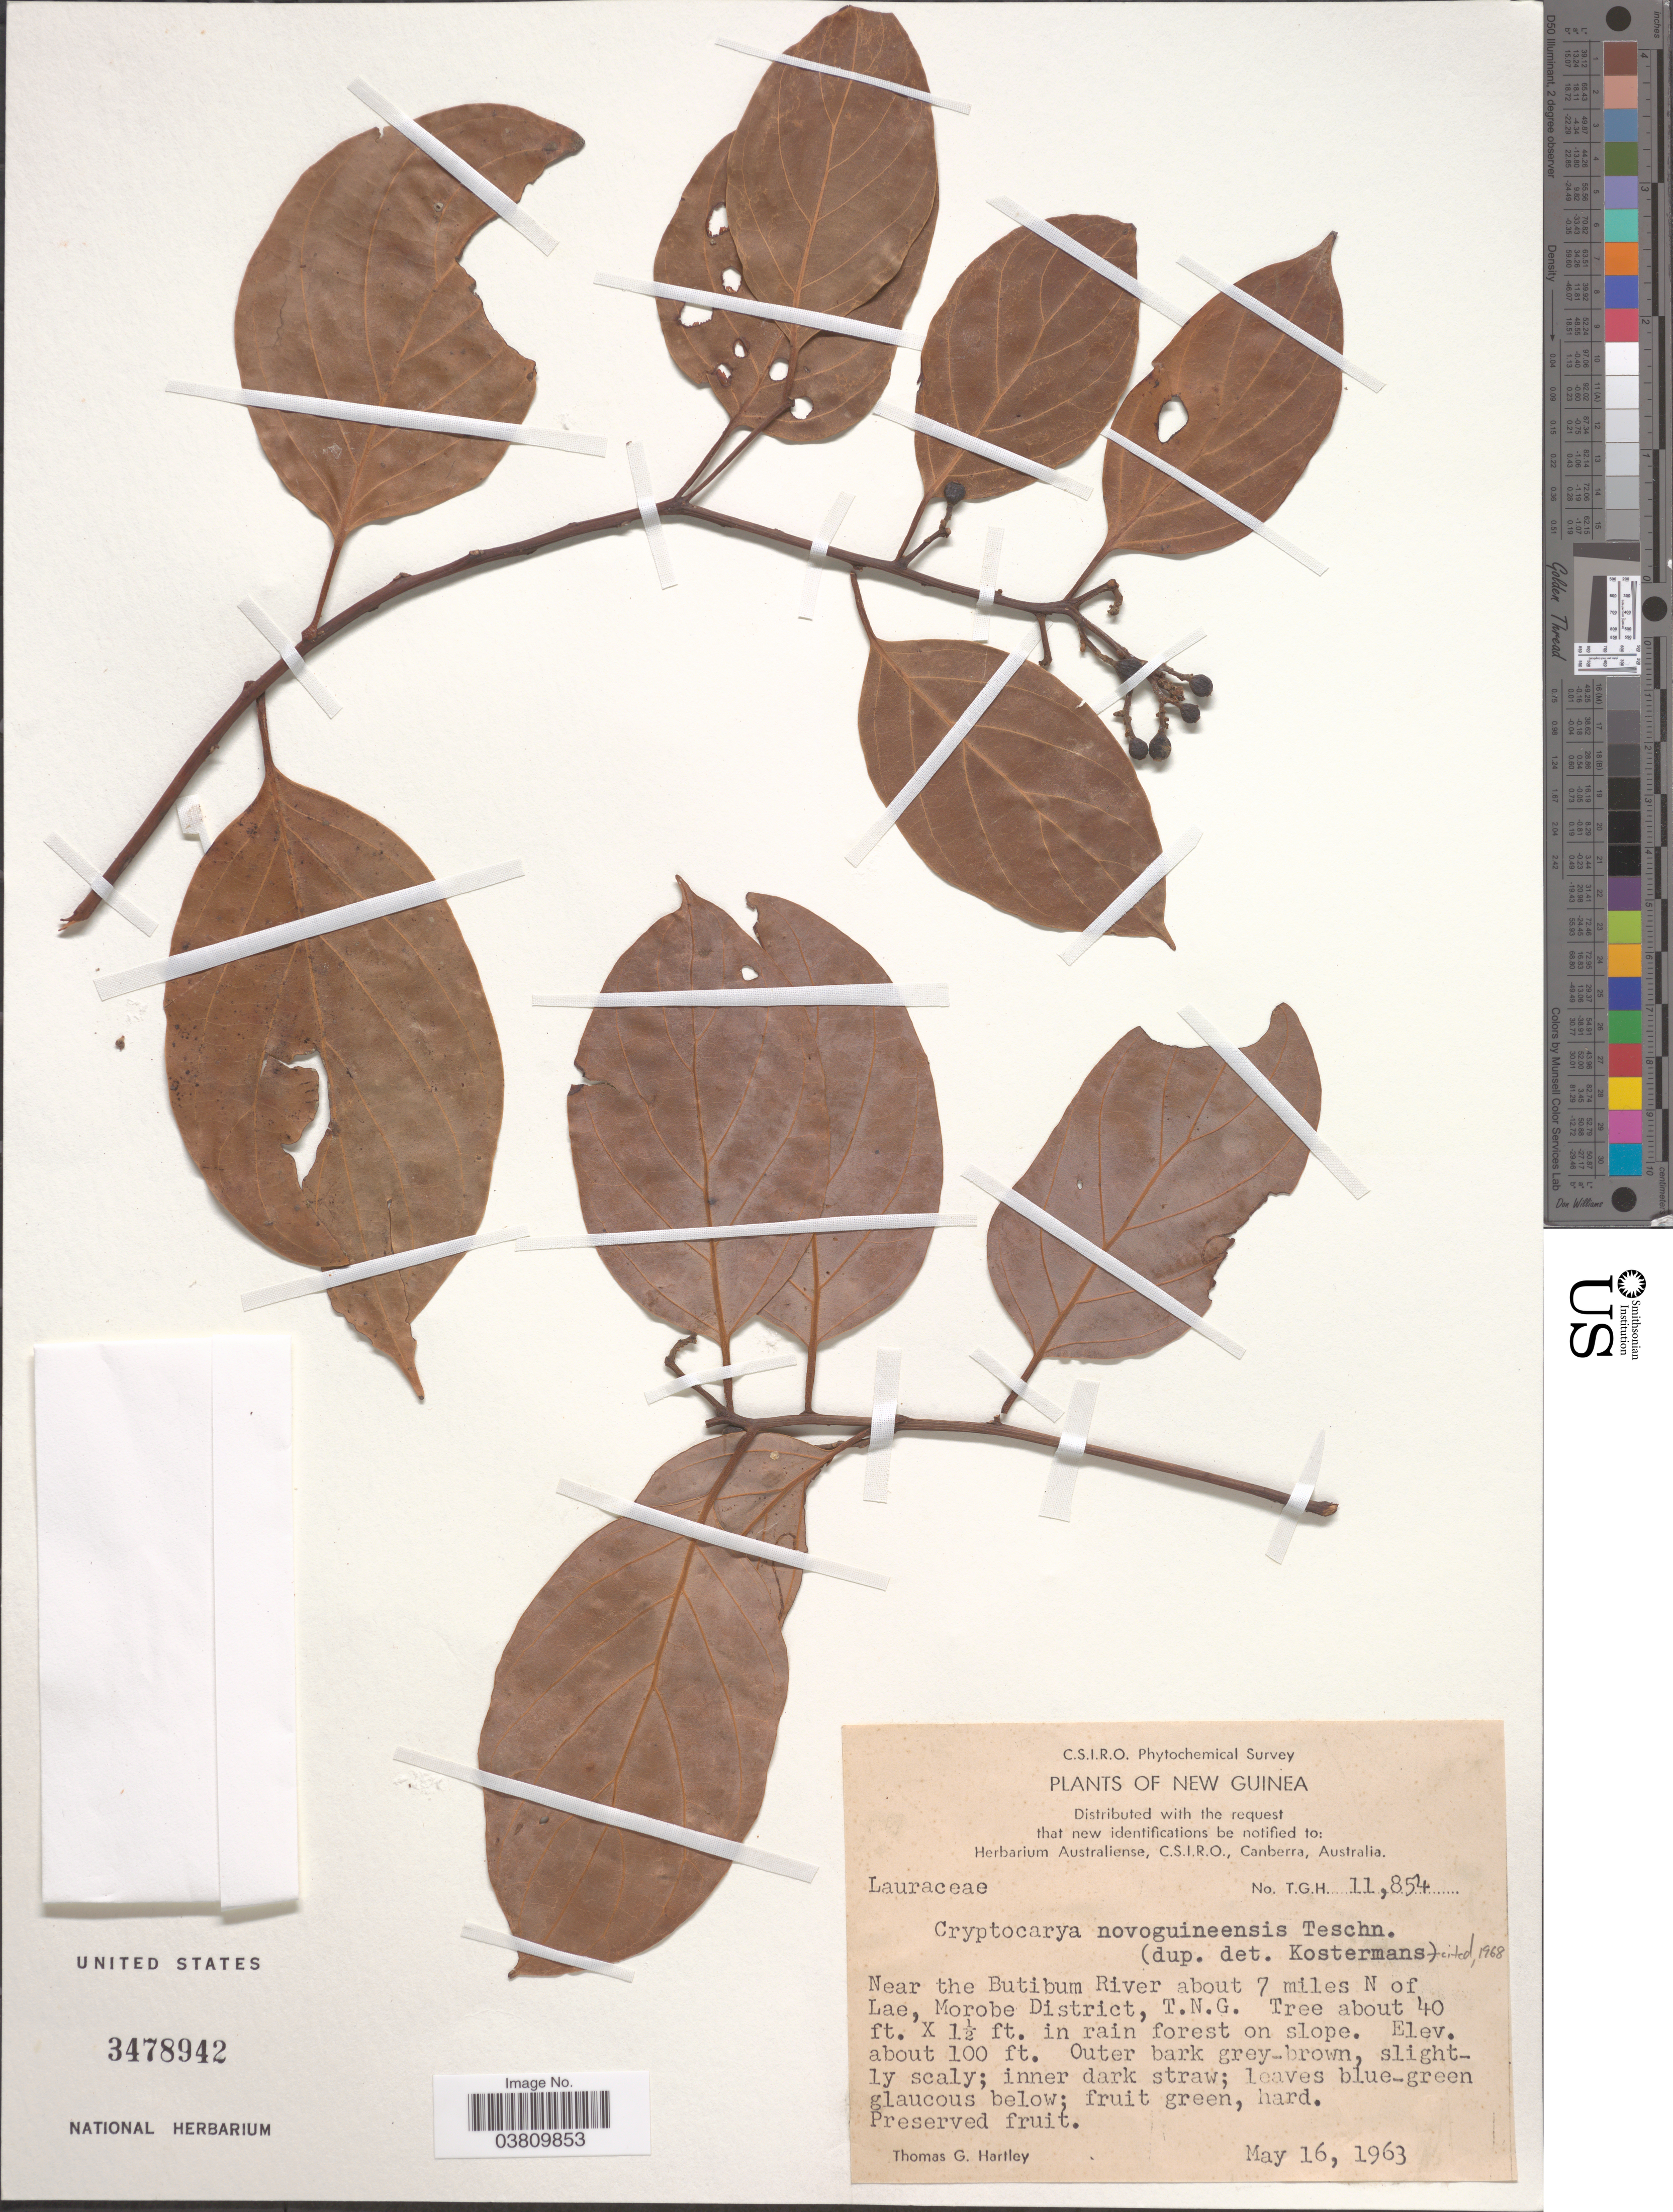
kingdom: Plantae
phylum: Tracheophyta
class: Magnoliopsida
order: Laurales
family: Lauraceae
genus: Cryptocarya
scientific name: Cryptocarya novoguineensis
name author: Teschner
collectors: T. G. Hartley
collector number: TGH 11854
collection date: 1963-05-16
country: Papua New Guinea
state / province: Morobe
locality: New Guinea. Near the Butibum River about 7 miles N of Lae, Morobe District, T.N.G.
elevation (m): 30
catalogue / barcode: US 3478942